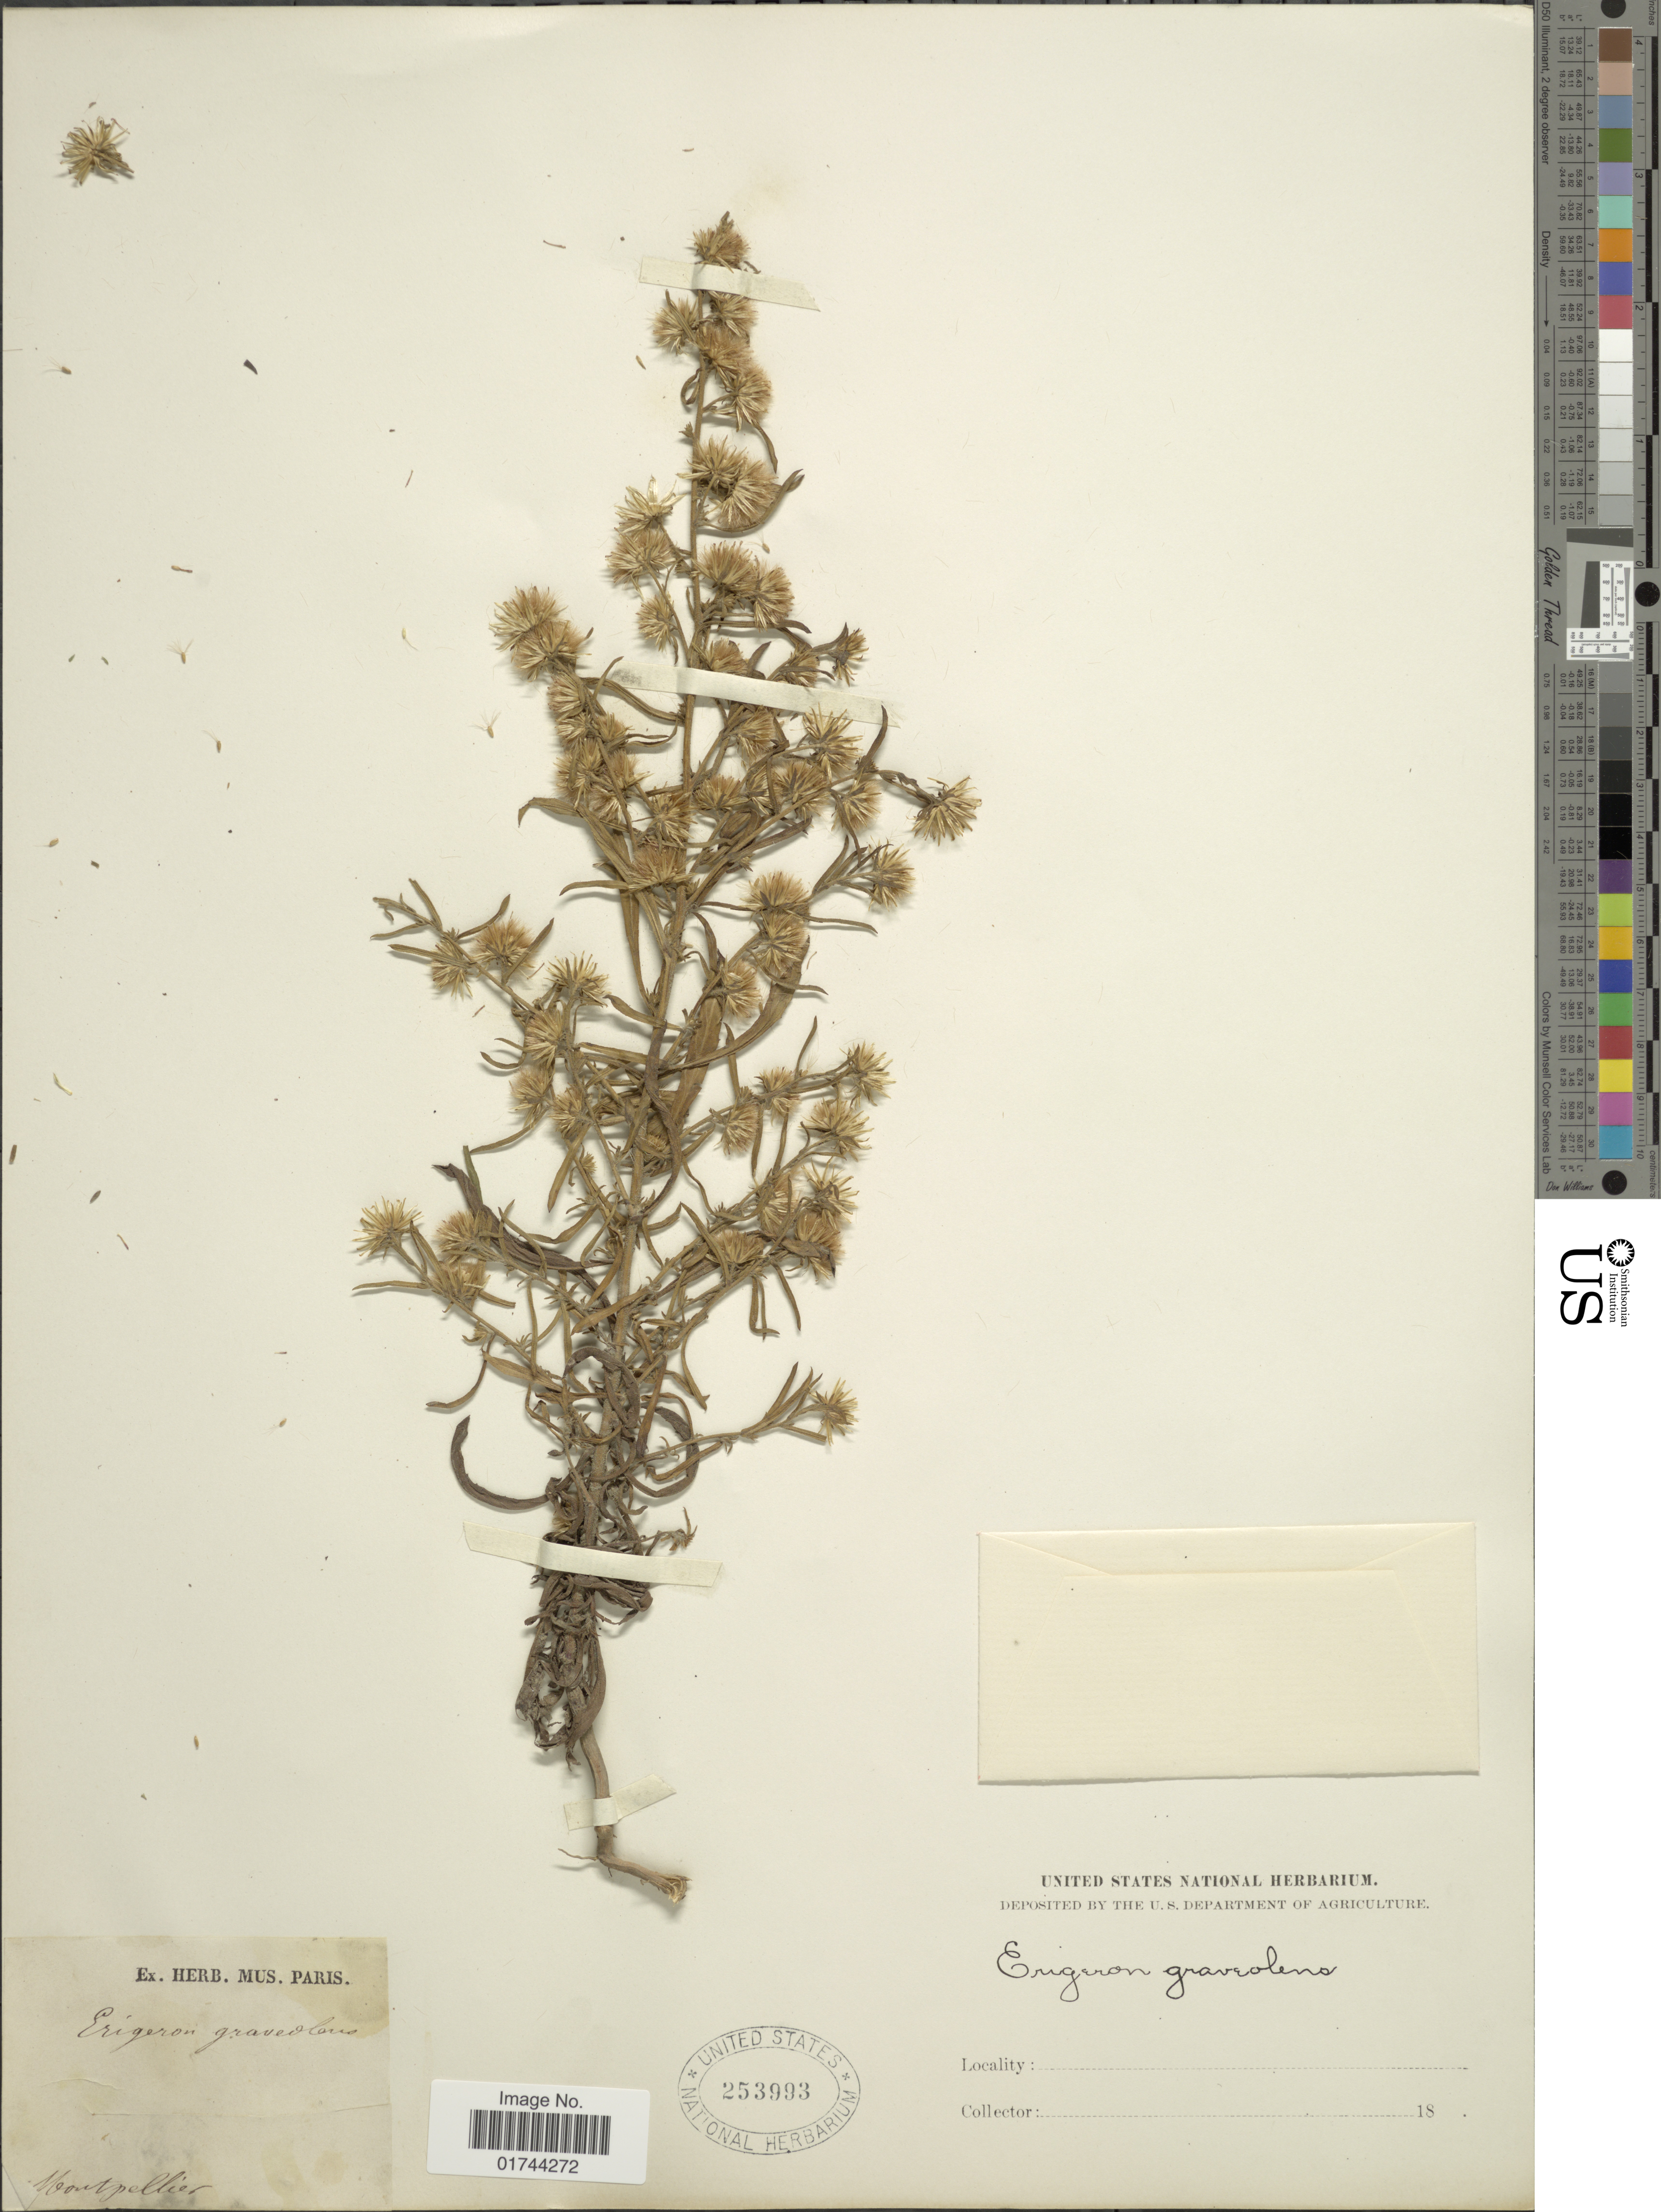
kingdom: Plantae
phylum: Tracheophyta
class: Magnoliopsida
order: Asterales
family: Asteraceae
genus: Dittrichia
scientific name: Dittrichia graveolens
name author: (L.) Greuter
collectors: Montsellier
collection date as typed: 18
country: France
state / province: Occitanie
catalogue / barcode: US 253993